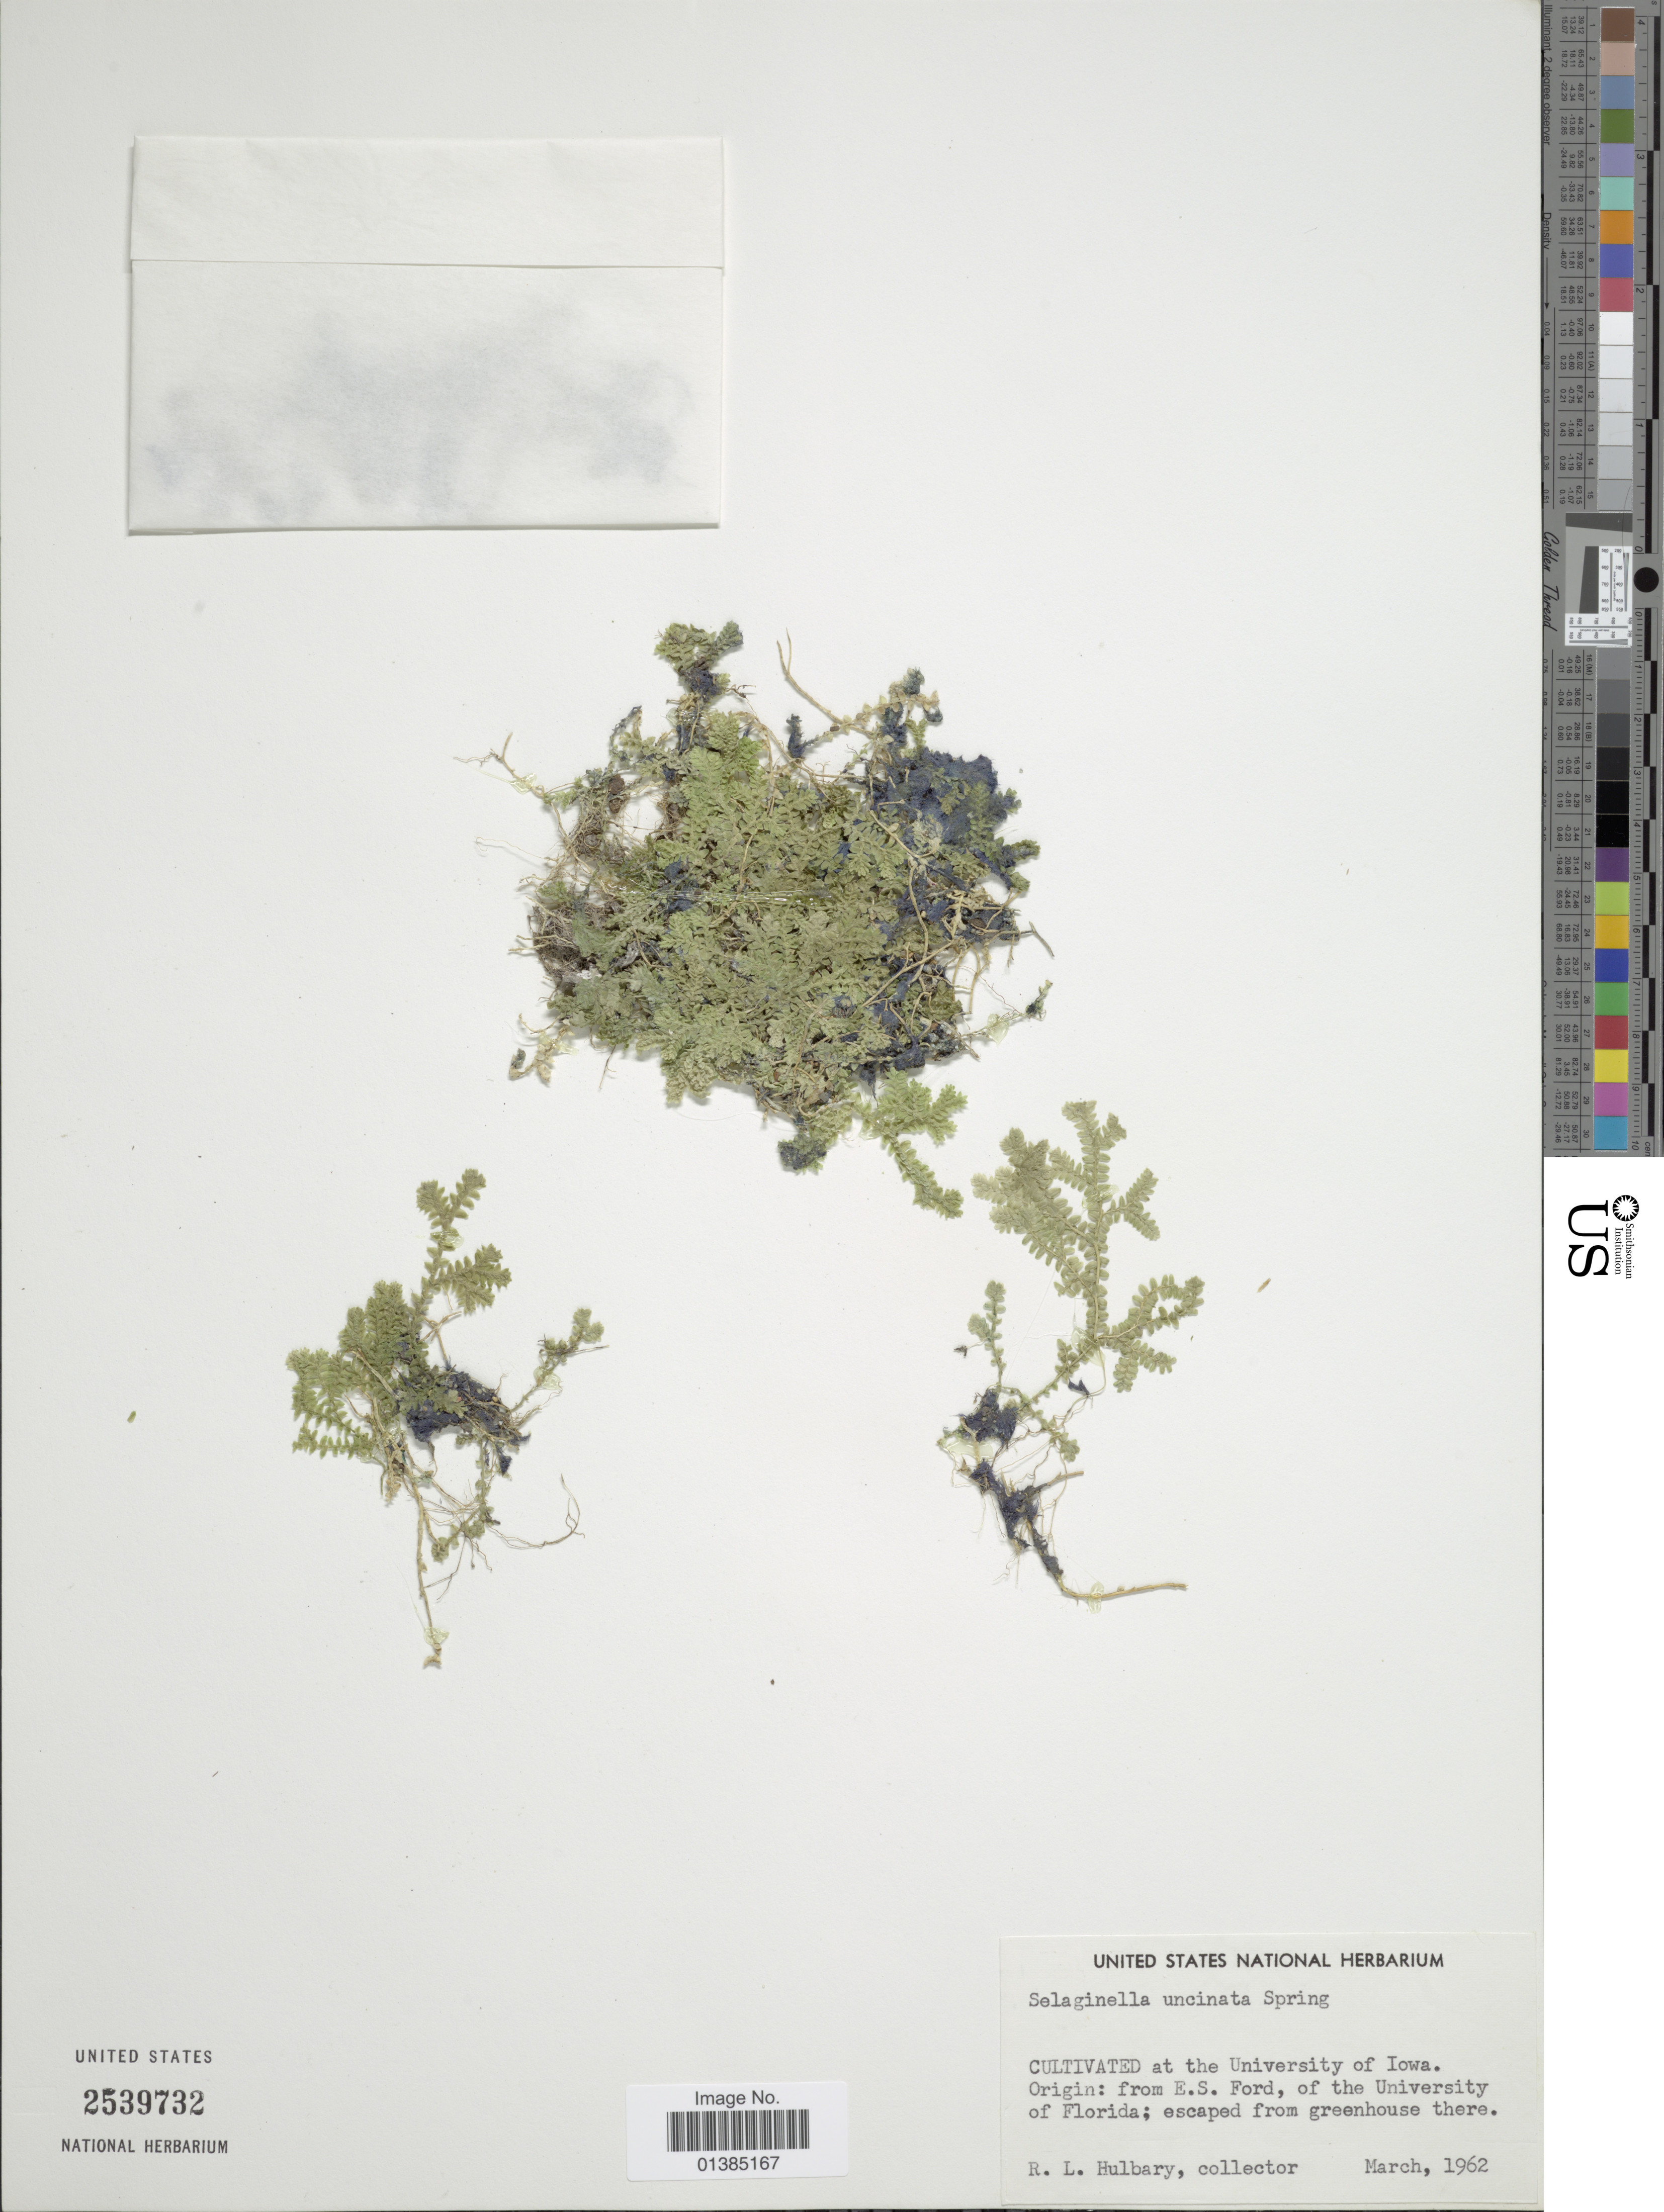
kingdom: Plantae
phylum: Tracheophyta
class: Lycopodiopsida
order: Selaginellales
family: Selaginellaceae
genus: Selaginella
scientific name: Selaginella uncinata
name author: (Desr. ex Poir.) Spring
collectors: R. Hulbary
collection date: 1962-03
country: United States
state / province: Iowa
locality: Cultivated at the University Iowa.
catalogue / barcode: US 2539732